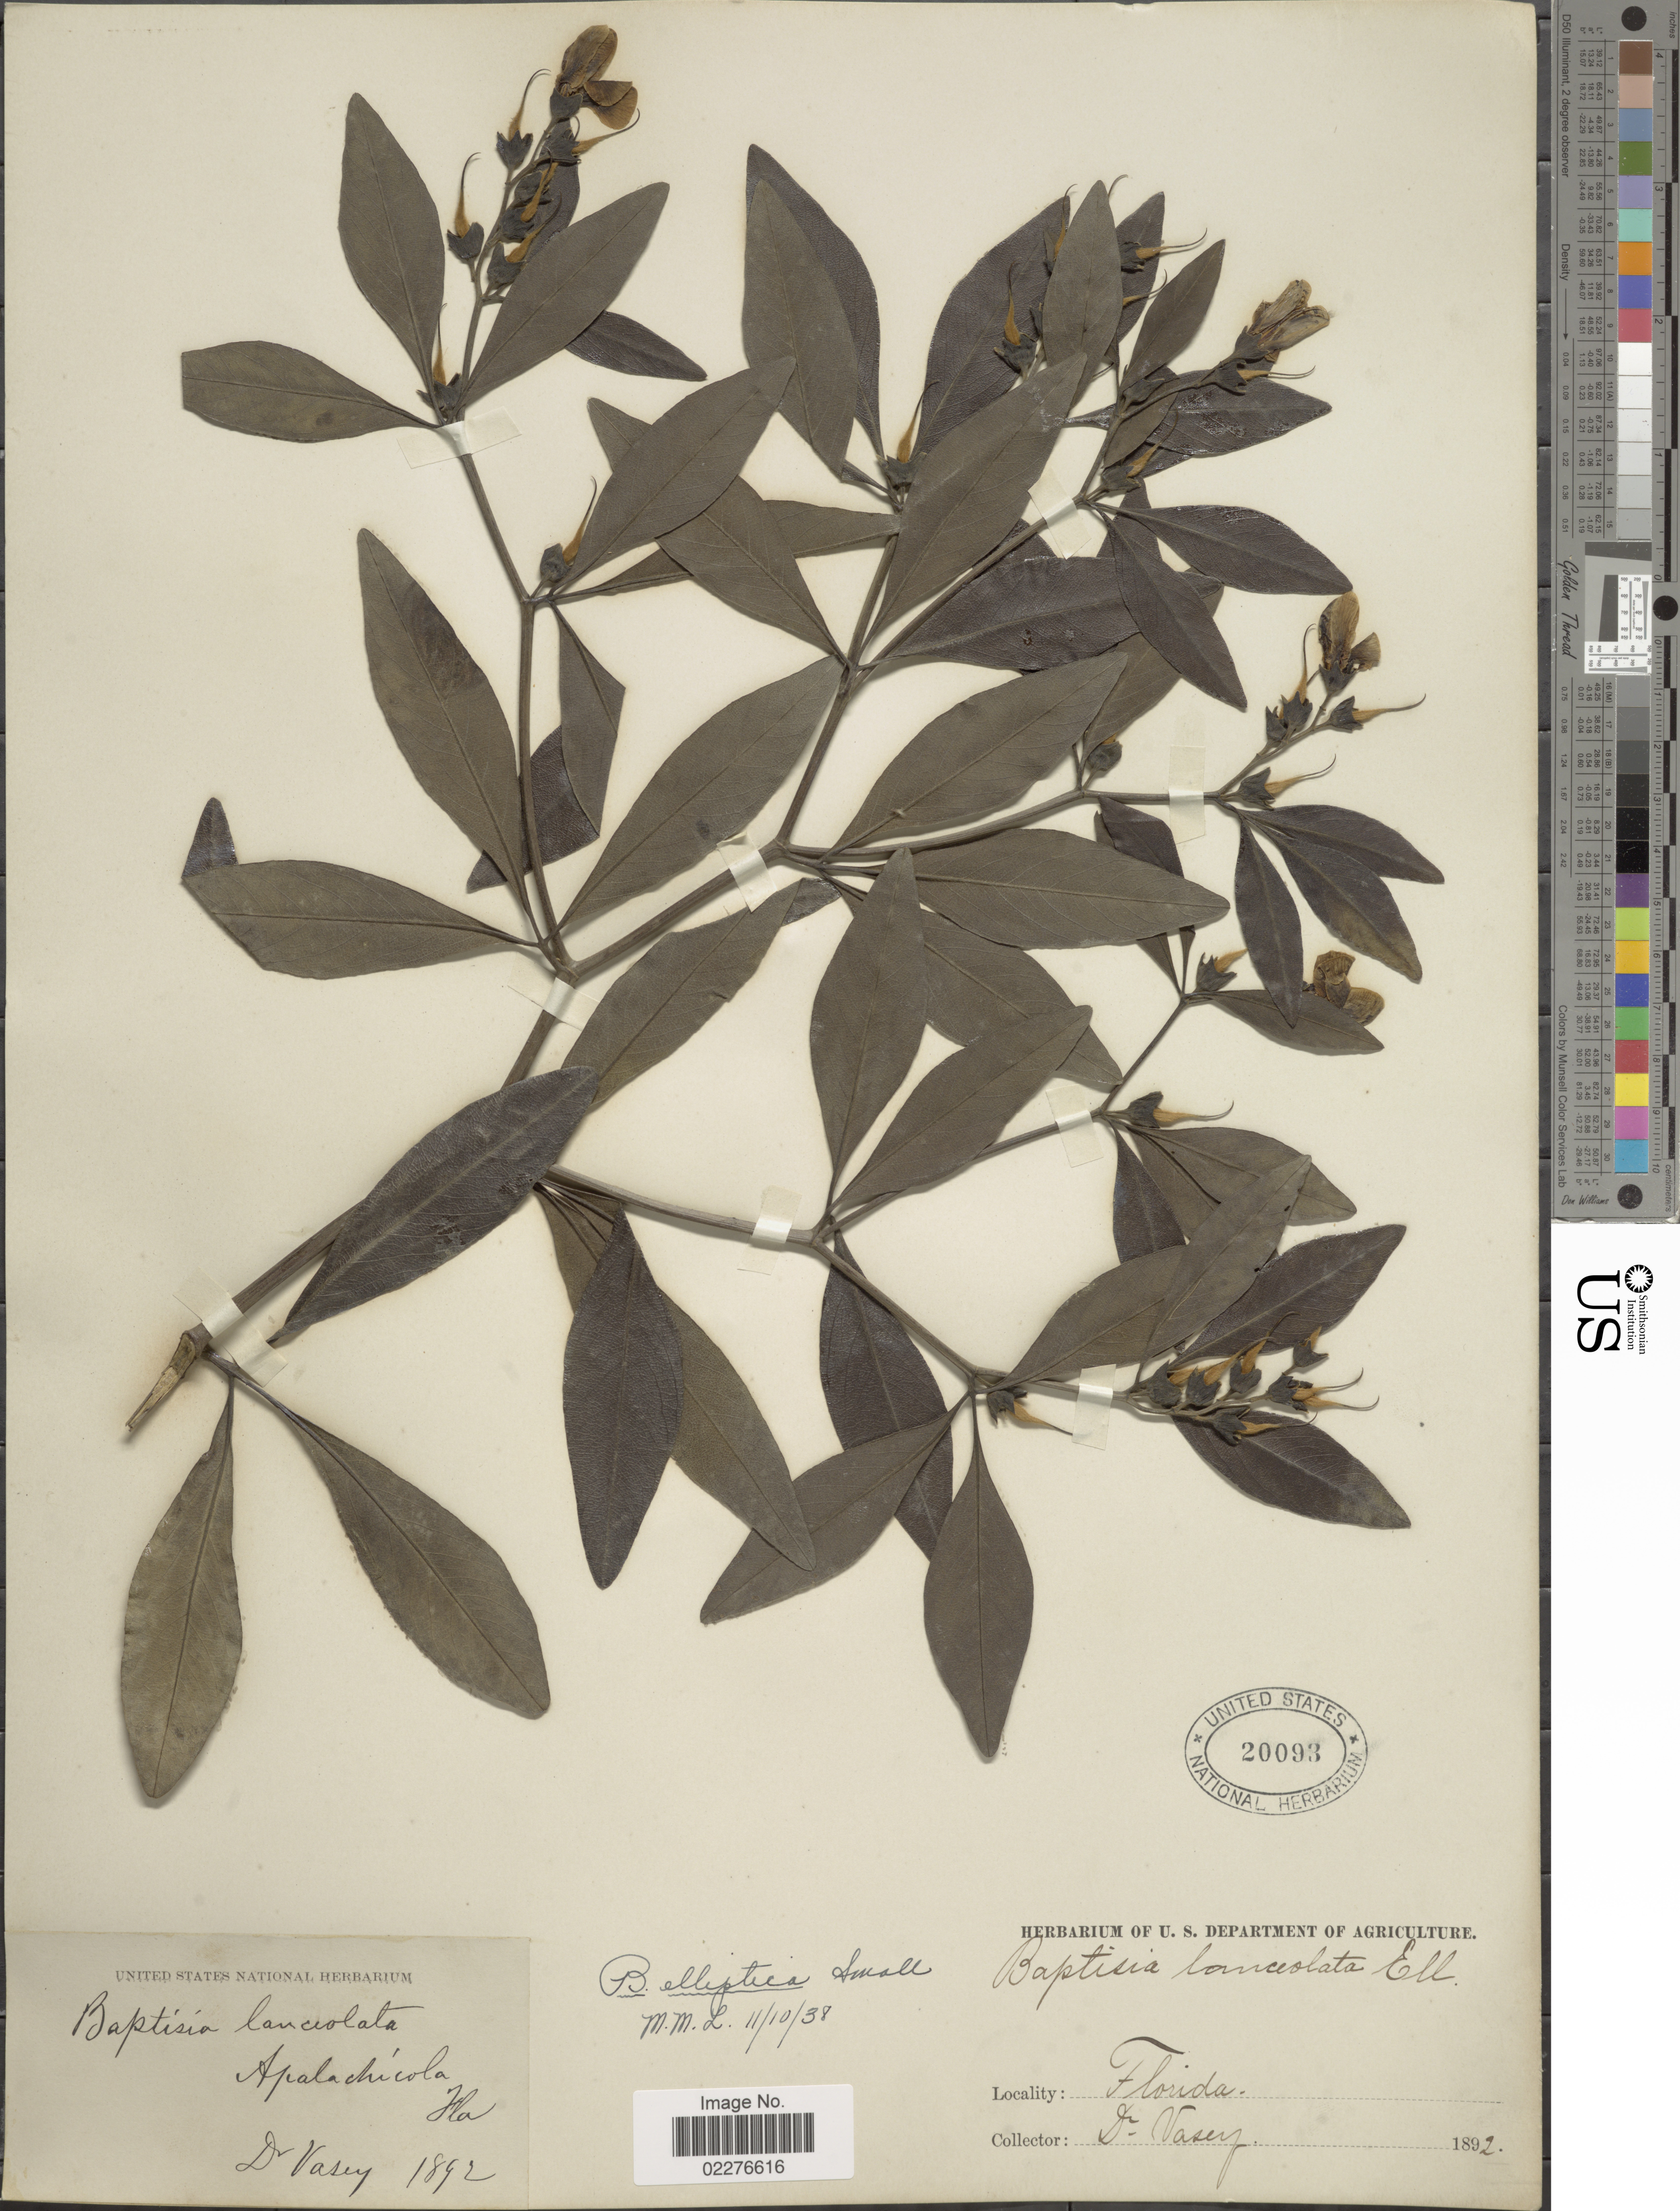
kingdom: Plantae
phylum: Tracheophyta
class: Magnoliopsida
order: Fabales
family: Fabaceae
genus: Baptisia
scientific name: Baptisia fragilis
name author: Larisey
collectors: D. Vasey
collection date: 1892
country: United States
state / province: Florida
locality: Apalachicola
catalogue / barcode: US 20093